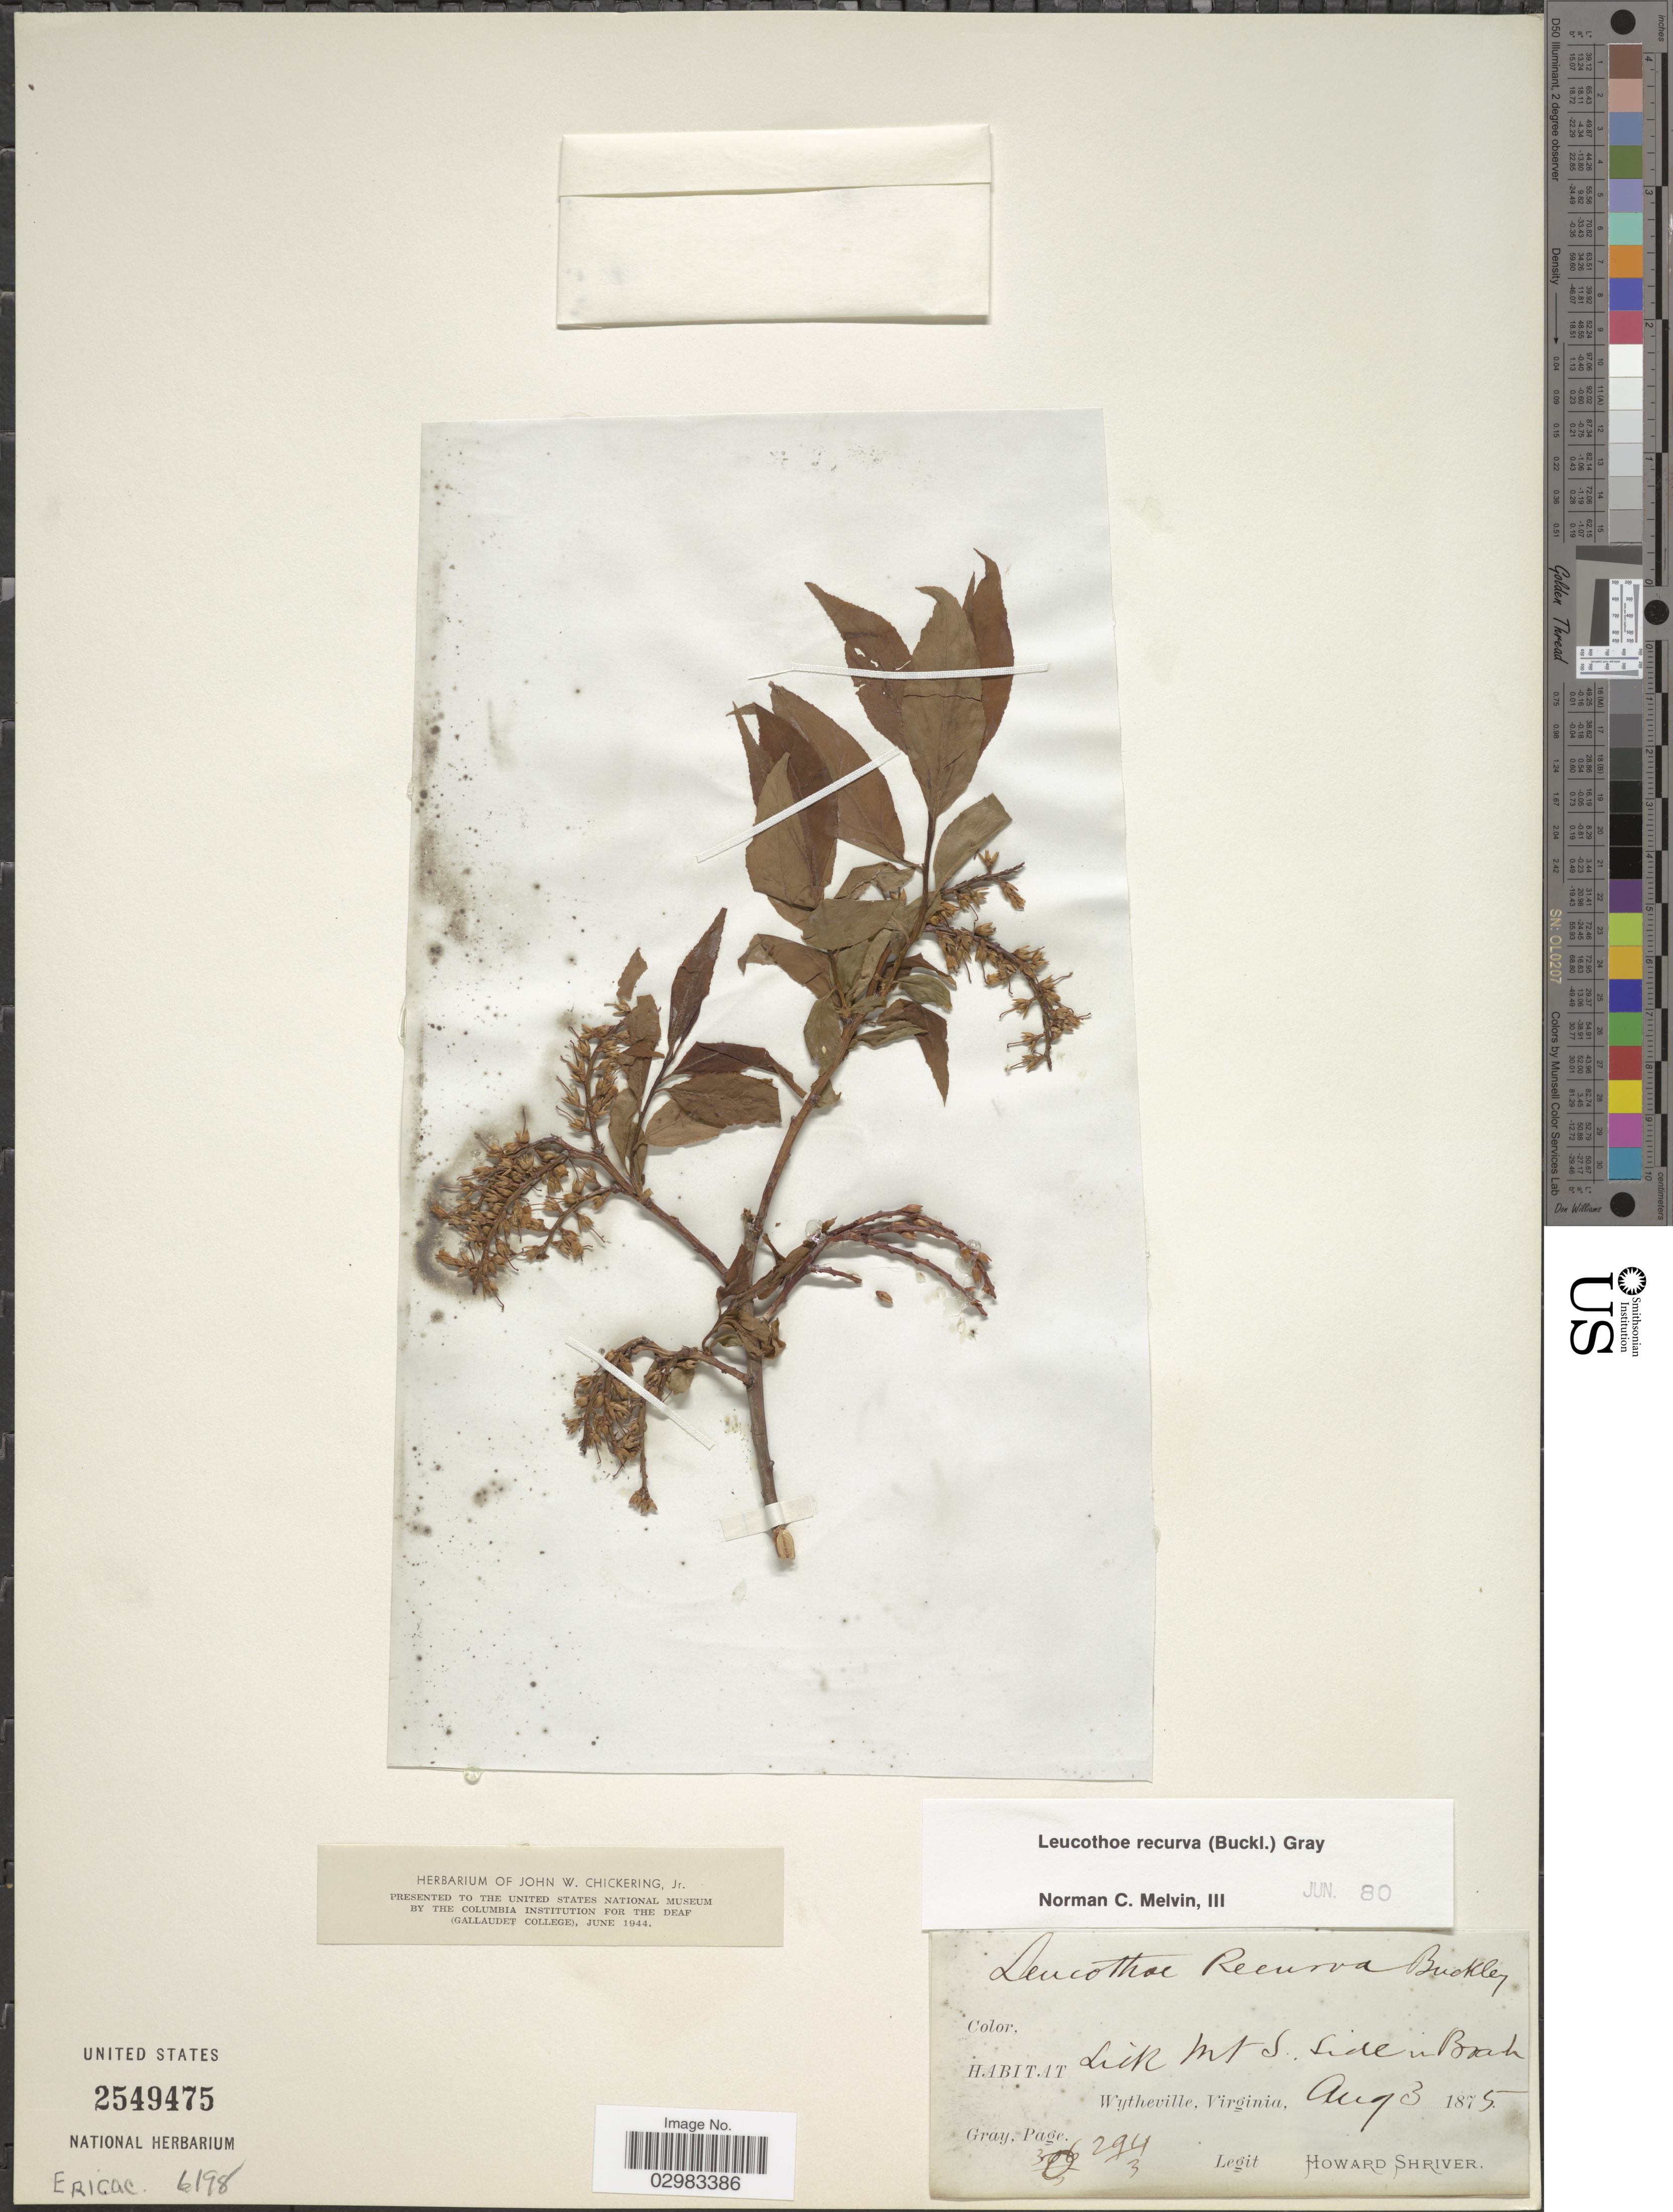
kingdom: Plantae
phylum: Tracheophyta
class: Magnoliopsida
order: Ericales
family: Ericaceae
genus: Leucothoe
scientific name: Leucothoë recurva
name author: (Buckley) A. Gray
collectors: H. Shriver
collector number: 294/3*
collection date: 1875-08-03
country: United States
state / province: Virginia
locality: Lick Mt S. side in beach. Wytheville.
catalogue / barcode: US 2549475